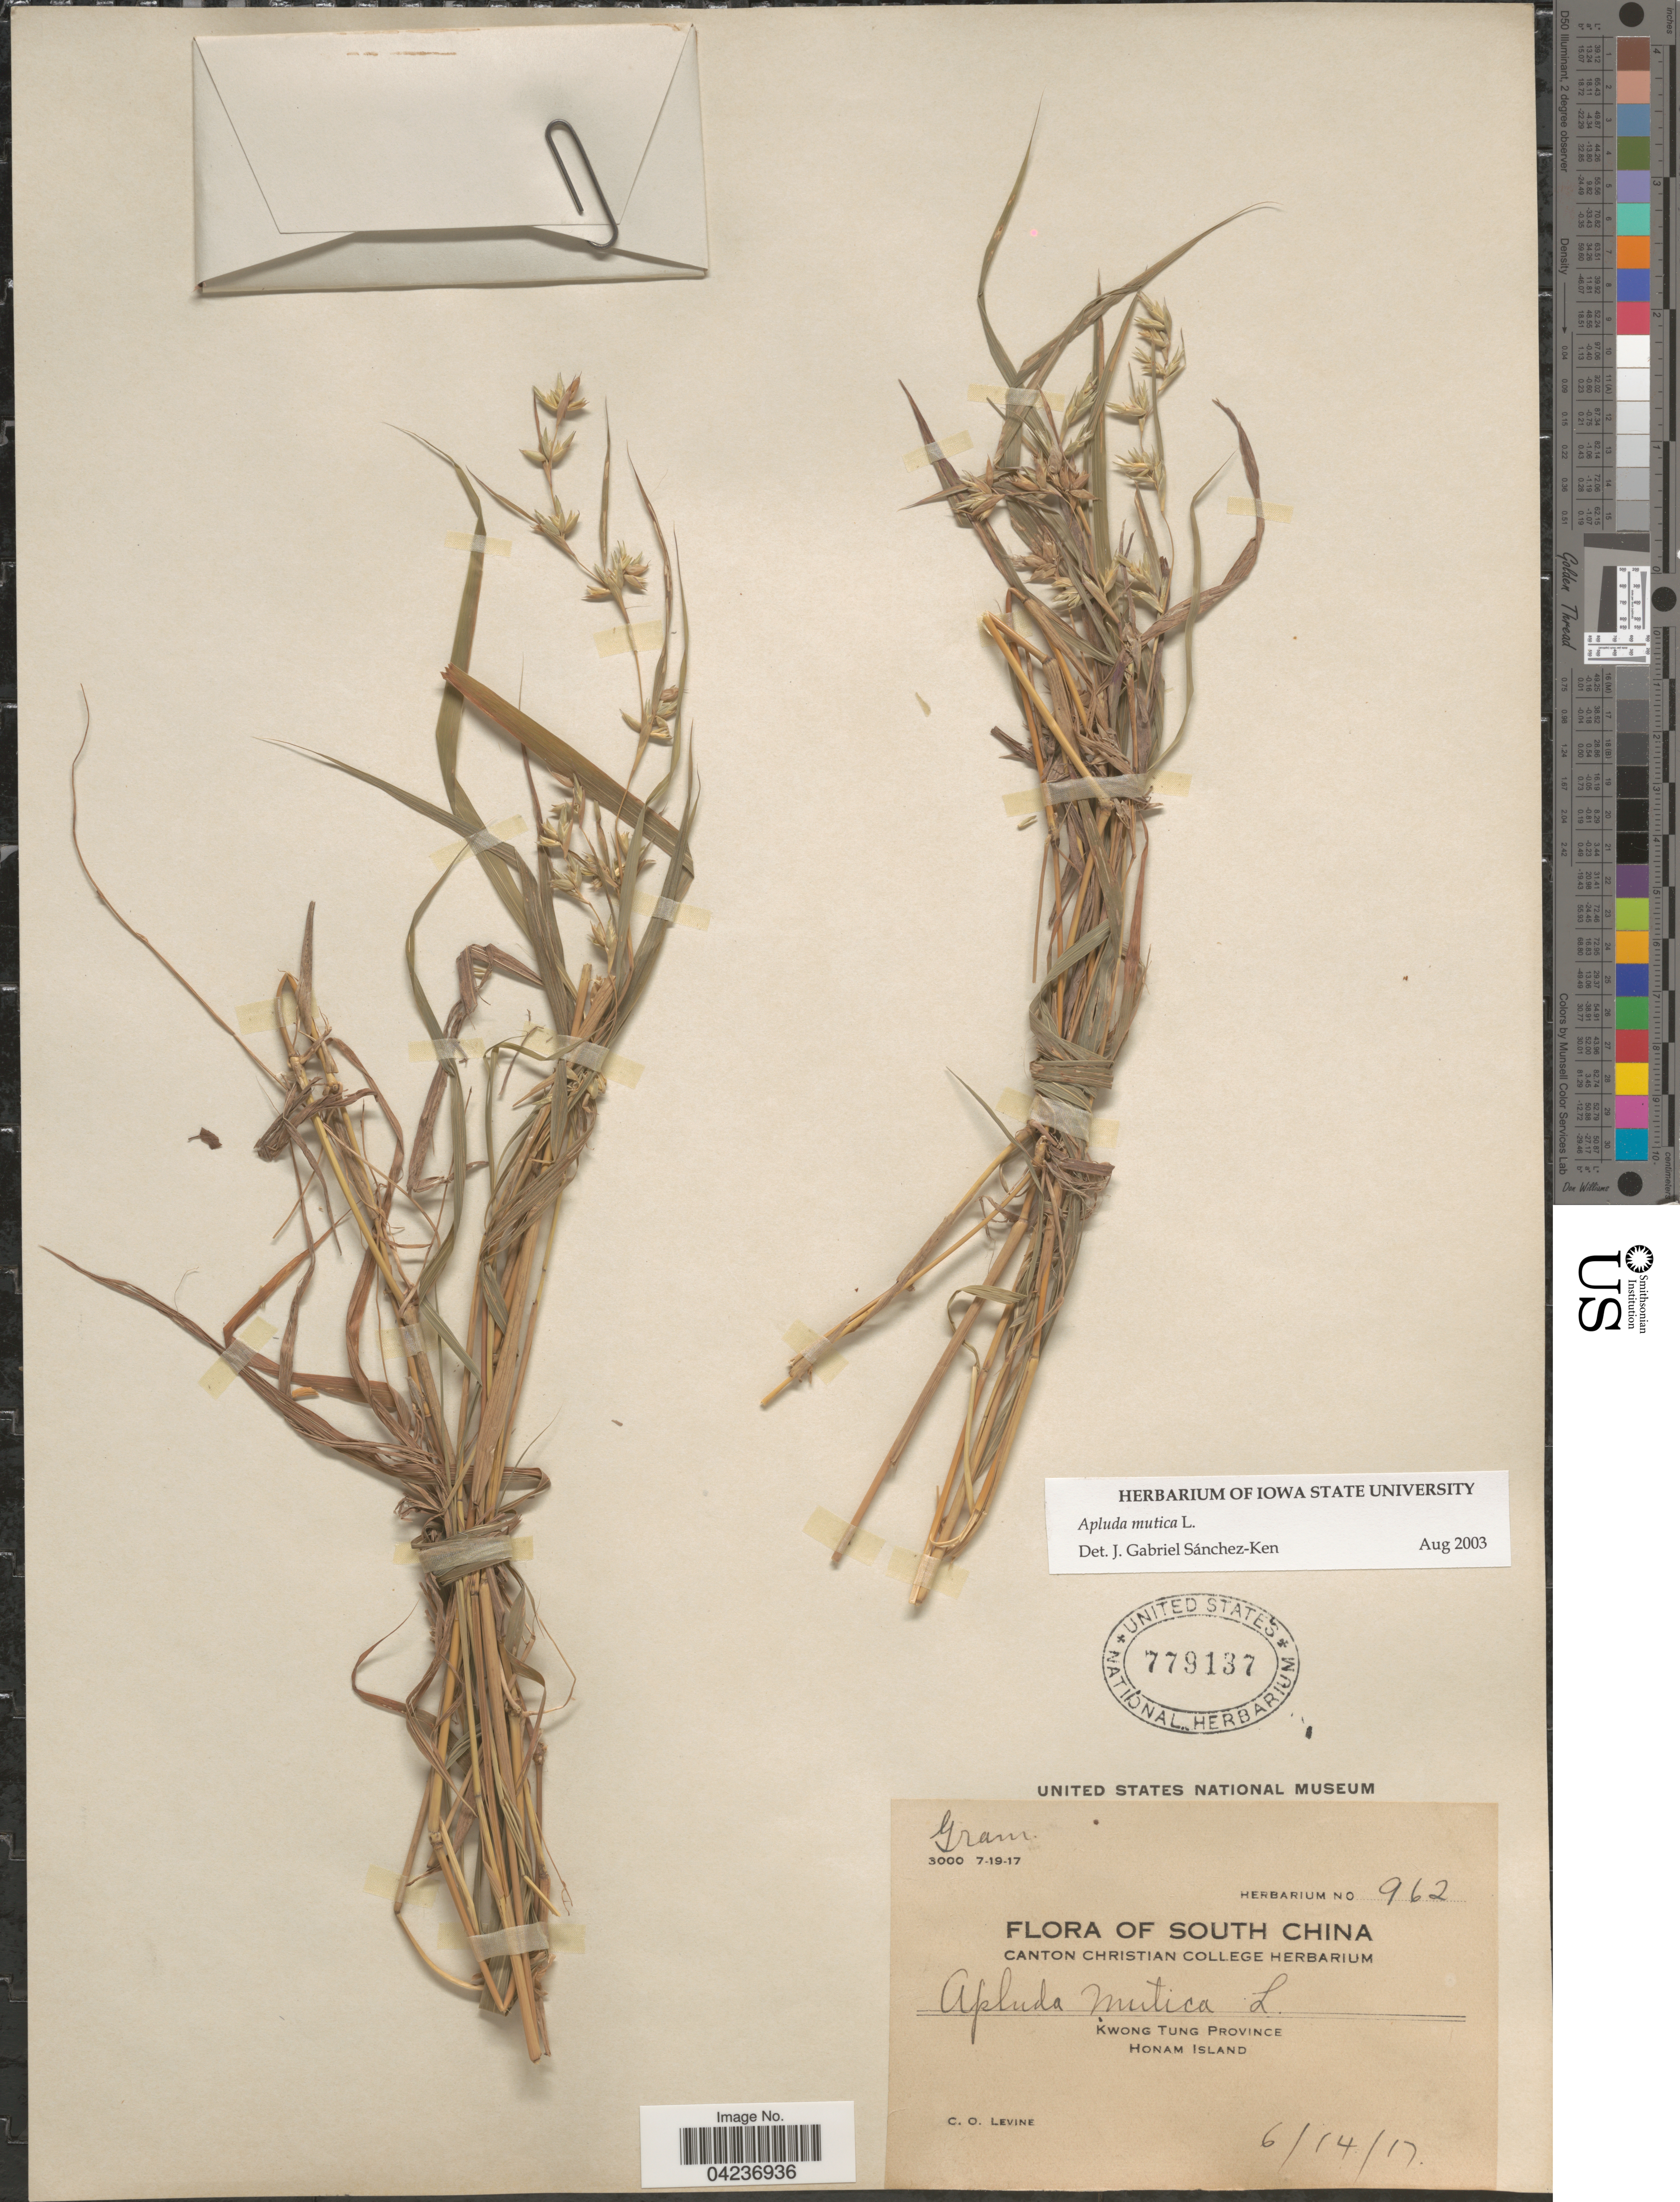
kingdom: Plantae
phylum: Tracheophyta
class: Liliopsida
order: Poales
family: Poaceae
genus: Apluda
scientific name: Apluda mutica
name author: L.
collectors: C. O. Levine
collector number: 962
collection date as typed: Transcribed d/m/y: 14/6/17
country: China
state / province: Guangdong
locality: Kwong Tung Province. Honam Island.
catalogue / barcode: US 779137